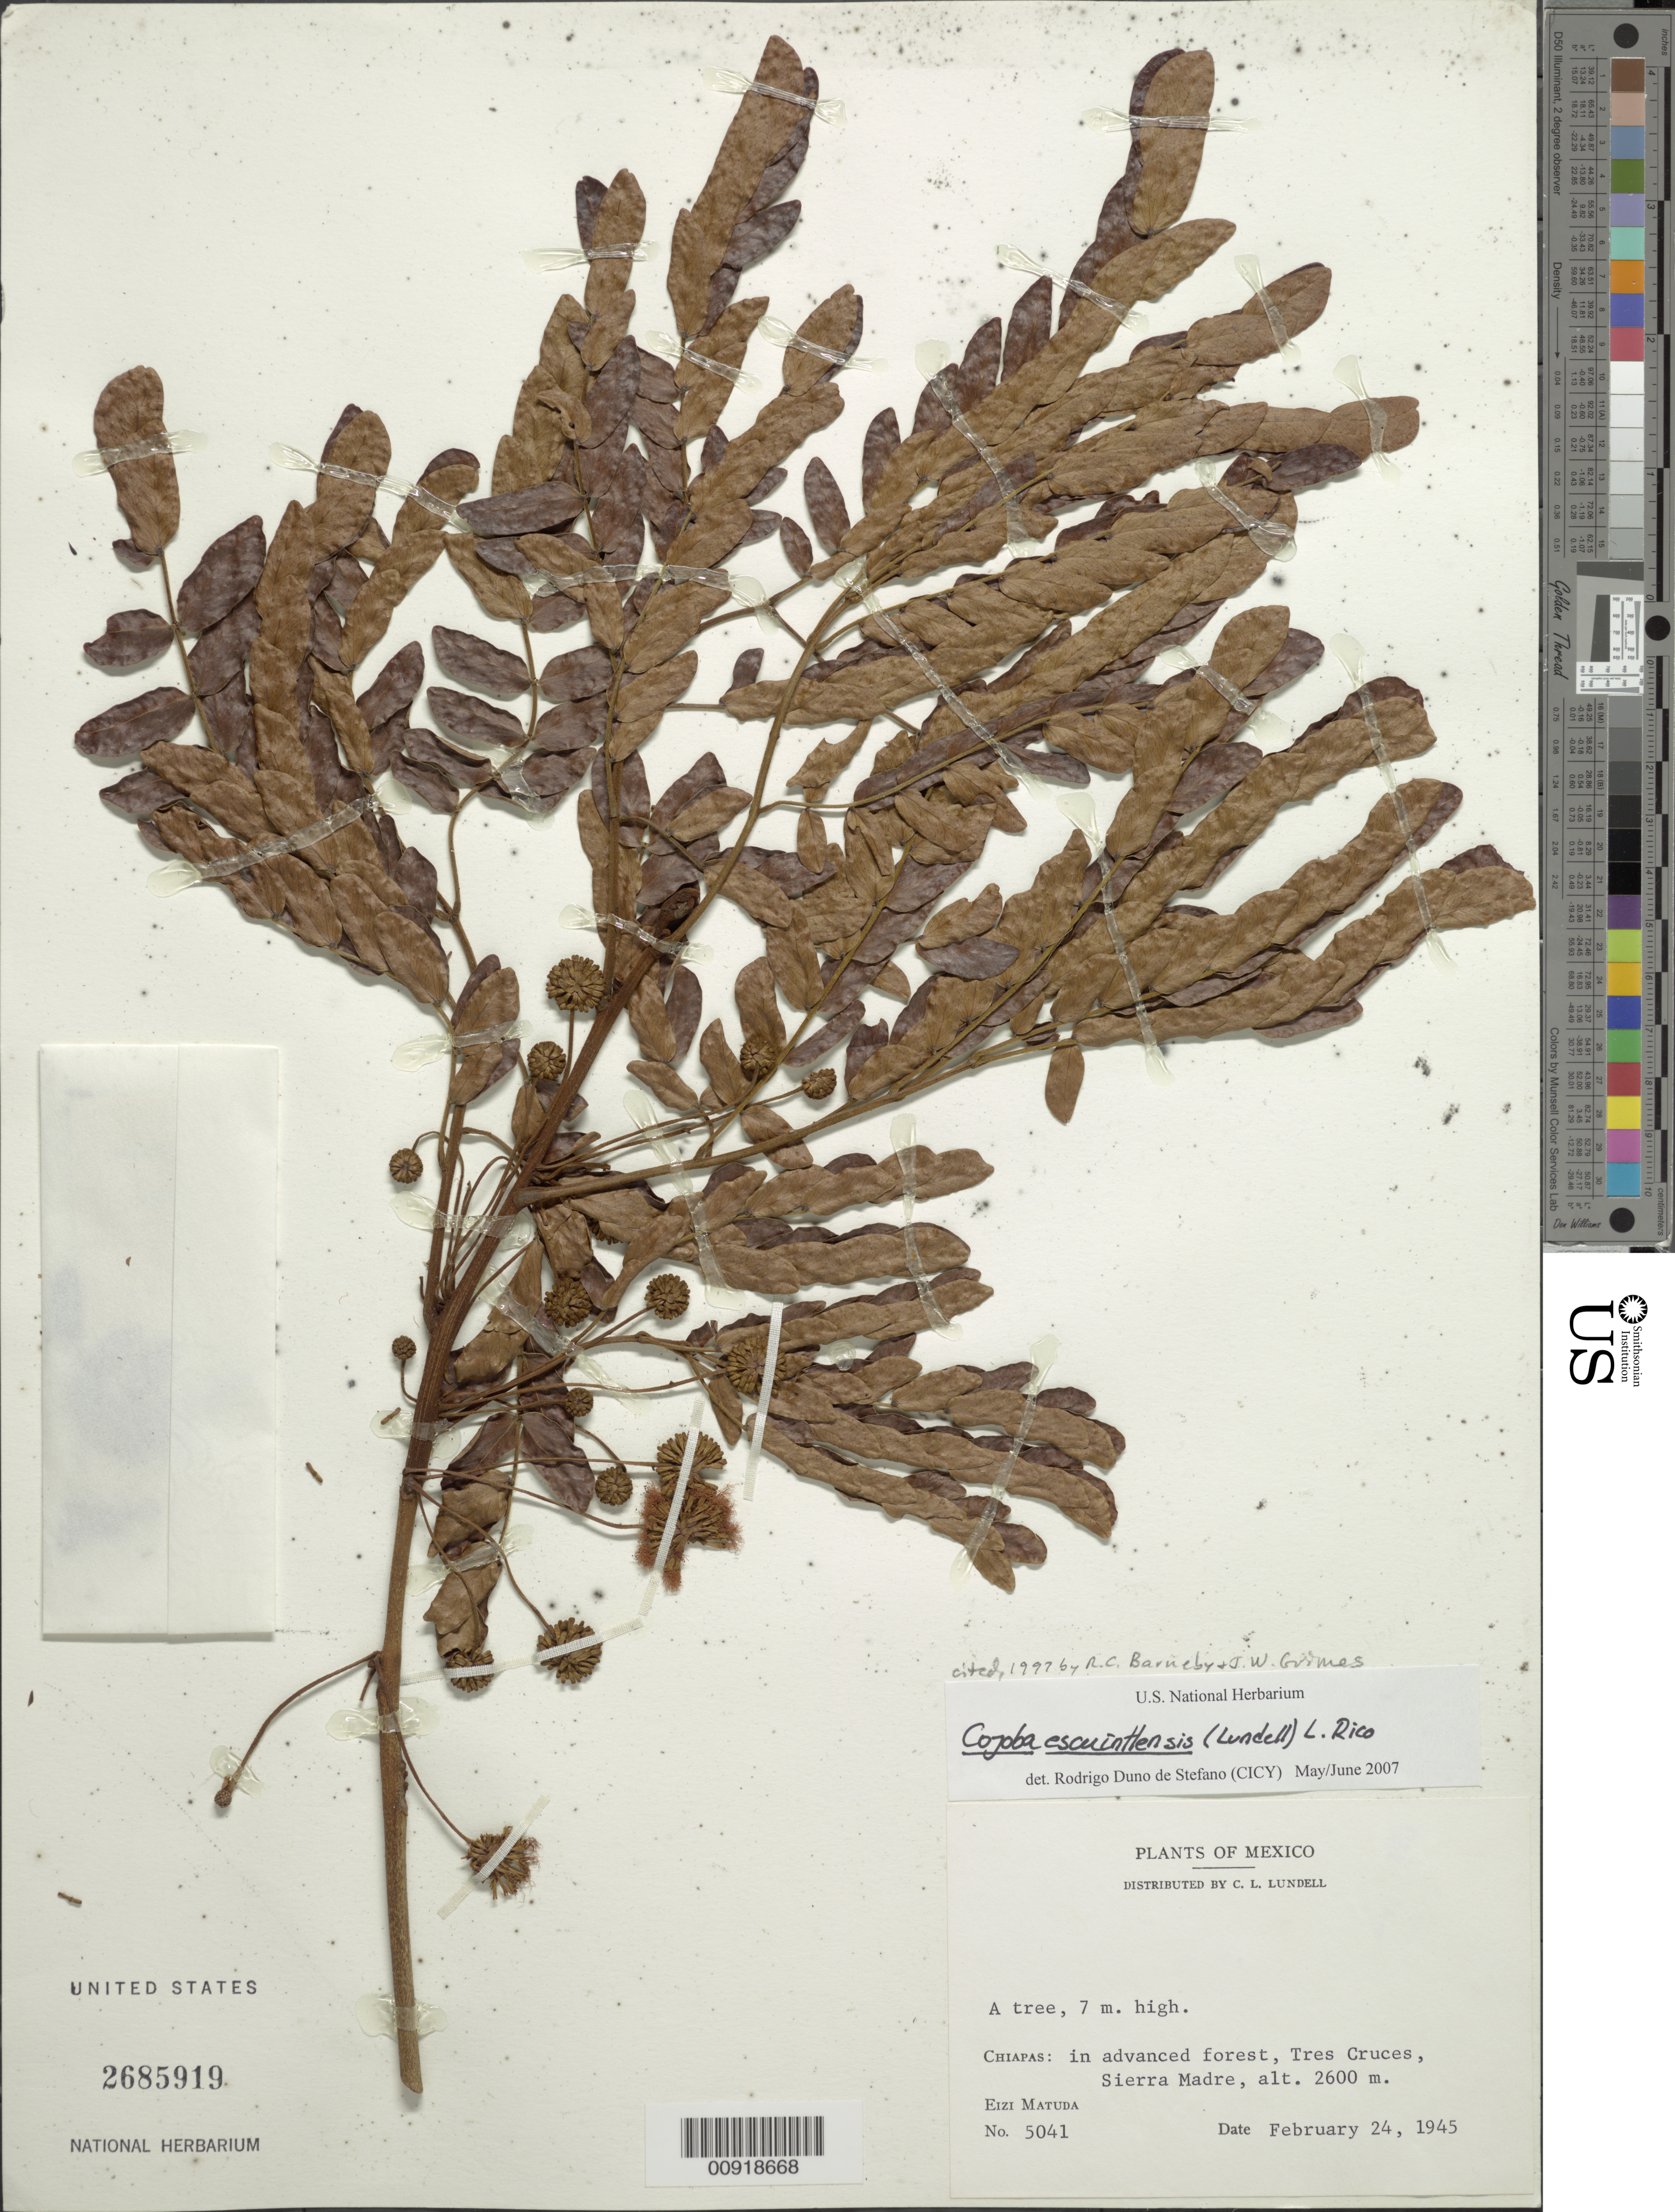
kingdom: Plantae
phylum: Tracheophyta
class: Magnoliopsida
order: Fabales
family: Fabaceae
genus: Cojoba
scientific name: Cojoba escuintlense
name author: (Lundell) L. Rico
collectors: E. Matuda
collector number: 5041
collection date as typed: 24 Feb 1945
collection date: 1945-02-24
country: Mexico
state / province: Chiapas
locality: Chiapas: Tres Cruces, Sierra Madre.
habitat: In advanced forest.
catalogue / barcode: US 2685919